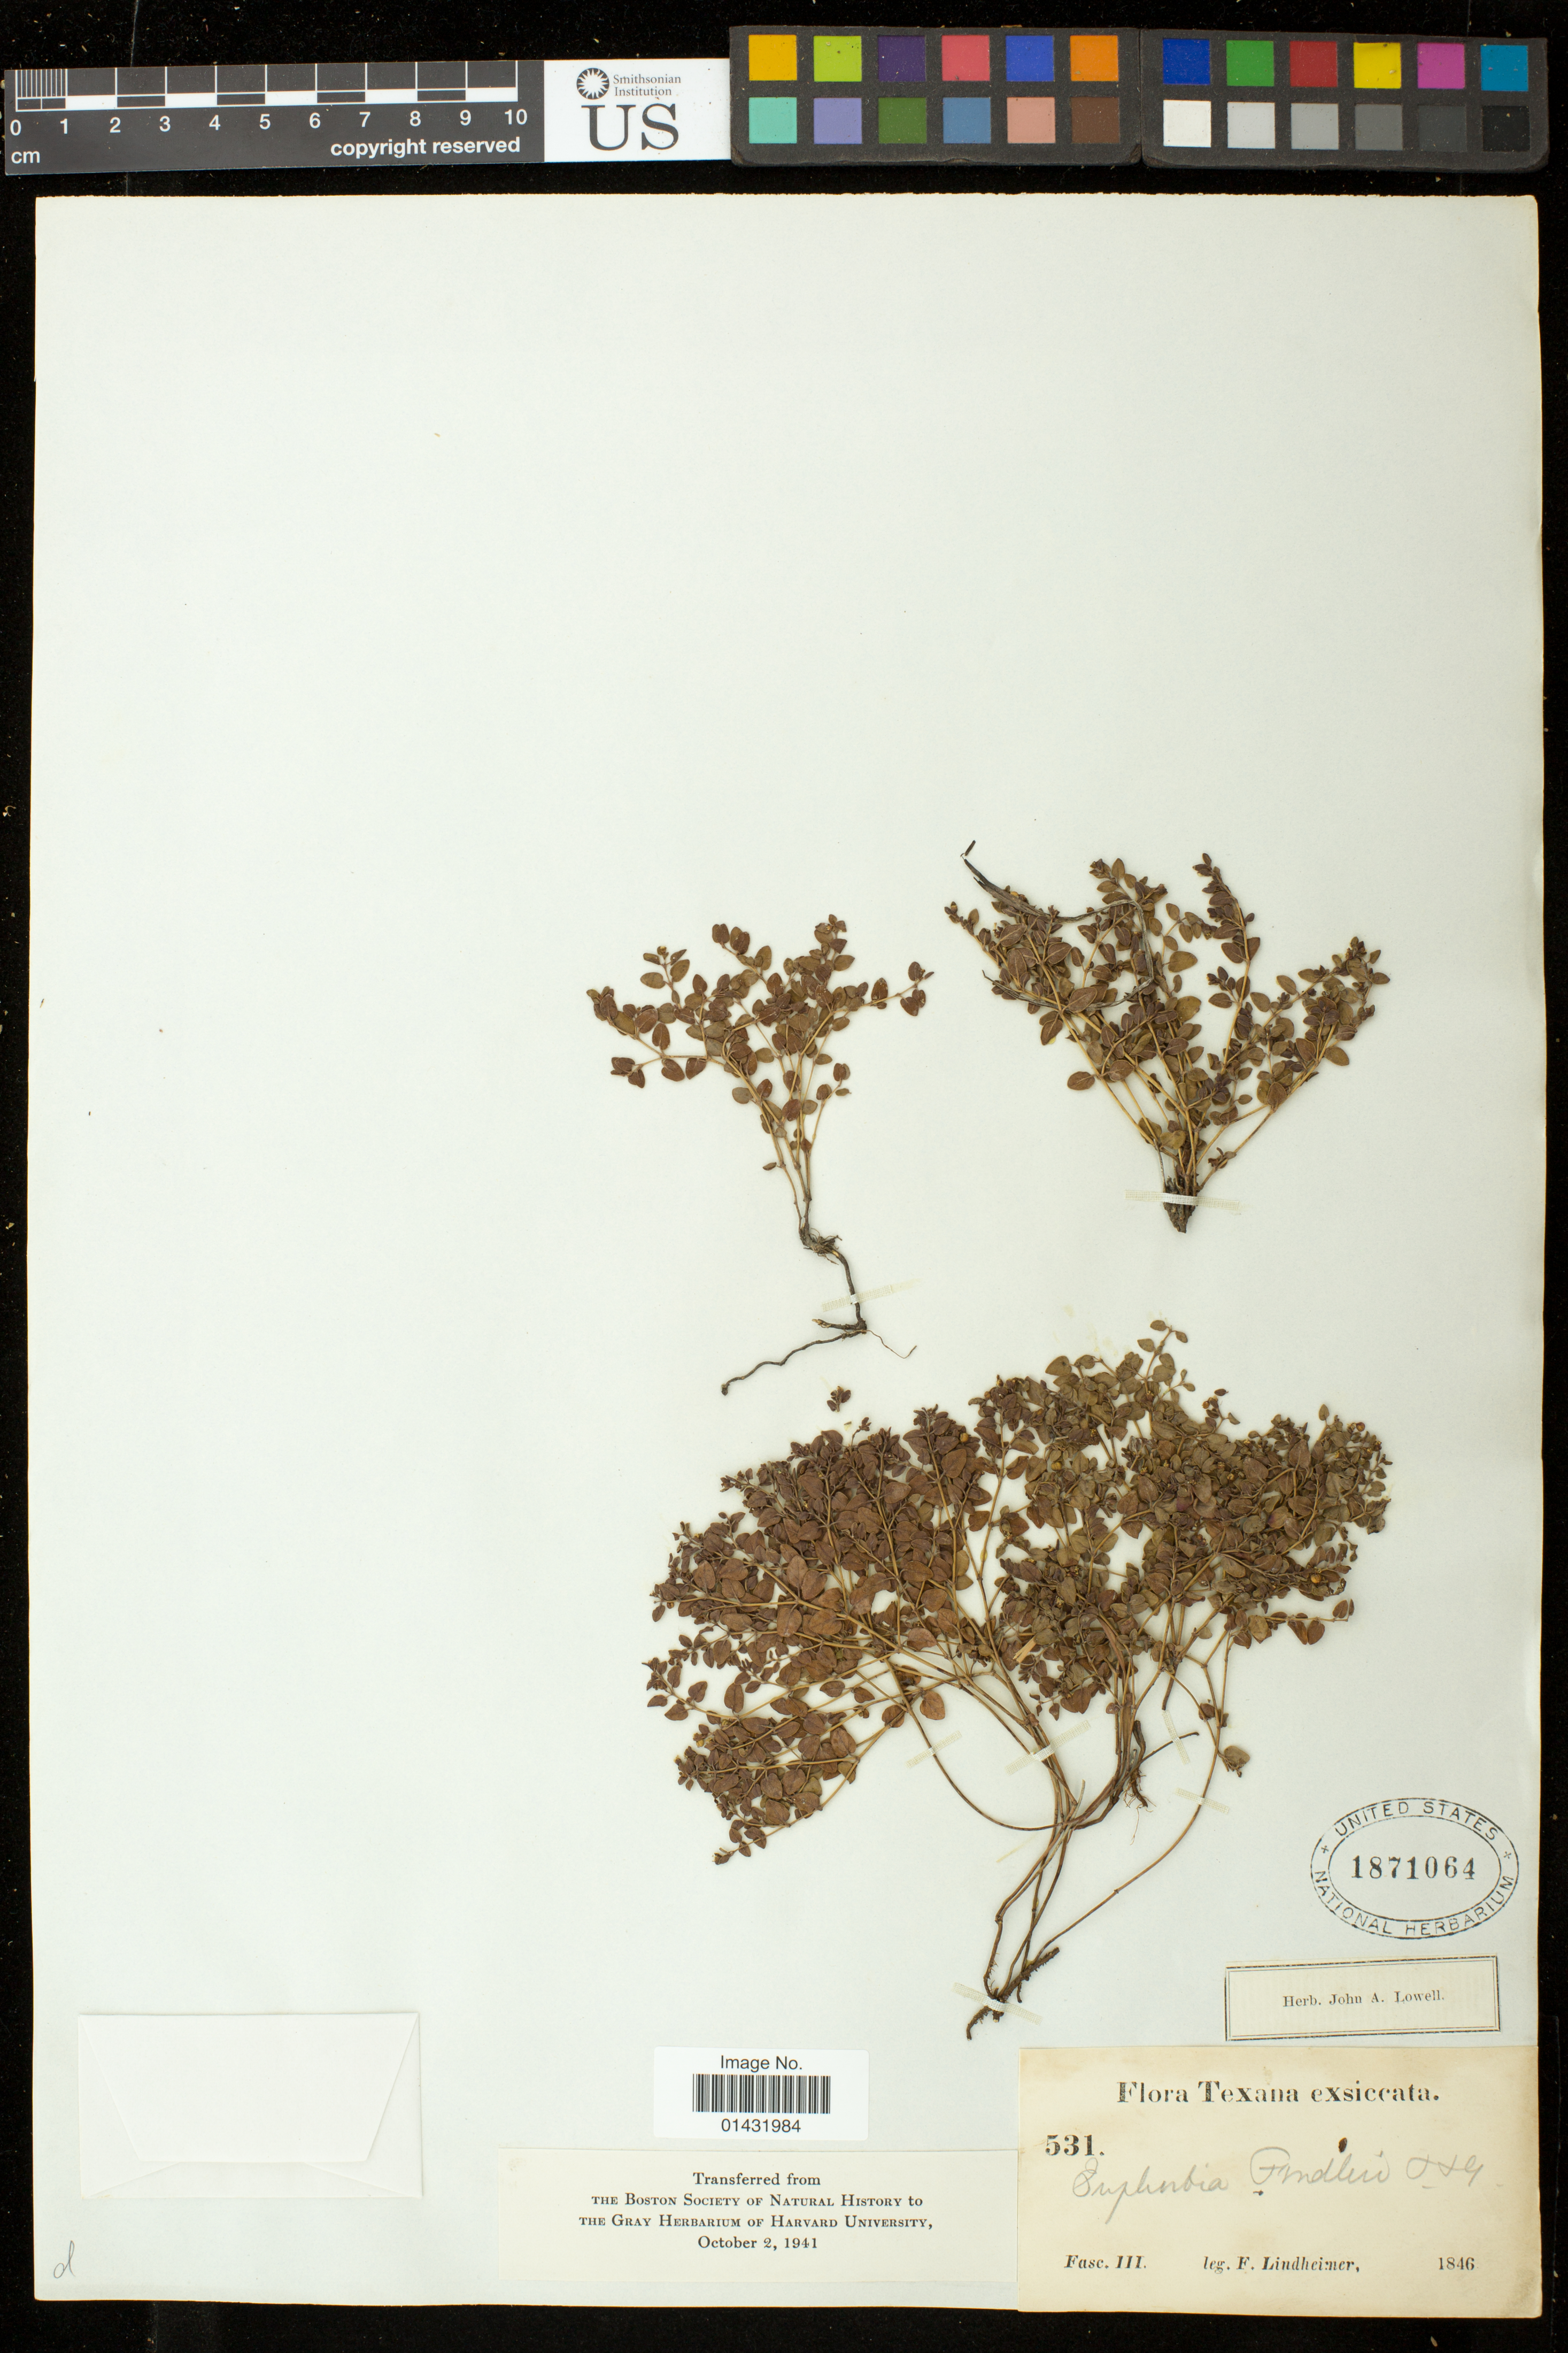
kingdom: Plantae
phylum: Tracheophyta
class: Magnoliopsida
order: Malpighiales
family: Euphorbiaceae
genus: Euphorbia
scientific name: Euphorbia fendleri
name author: Torr. & A. Gray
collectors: F. Lindheimer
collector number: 531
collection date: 1846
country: United States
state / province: Texas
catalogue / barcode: US 1871064